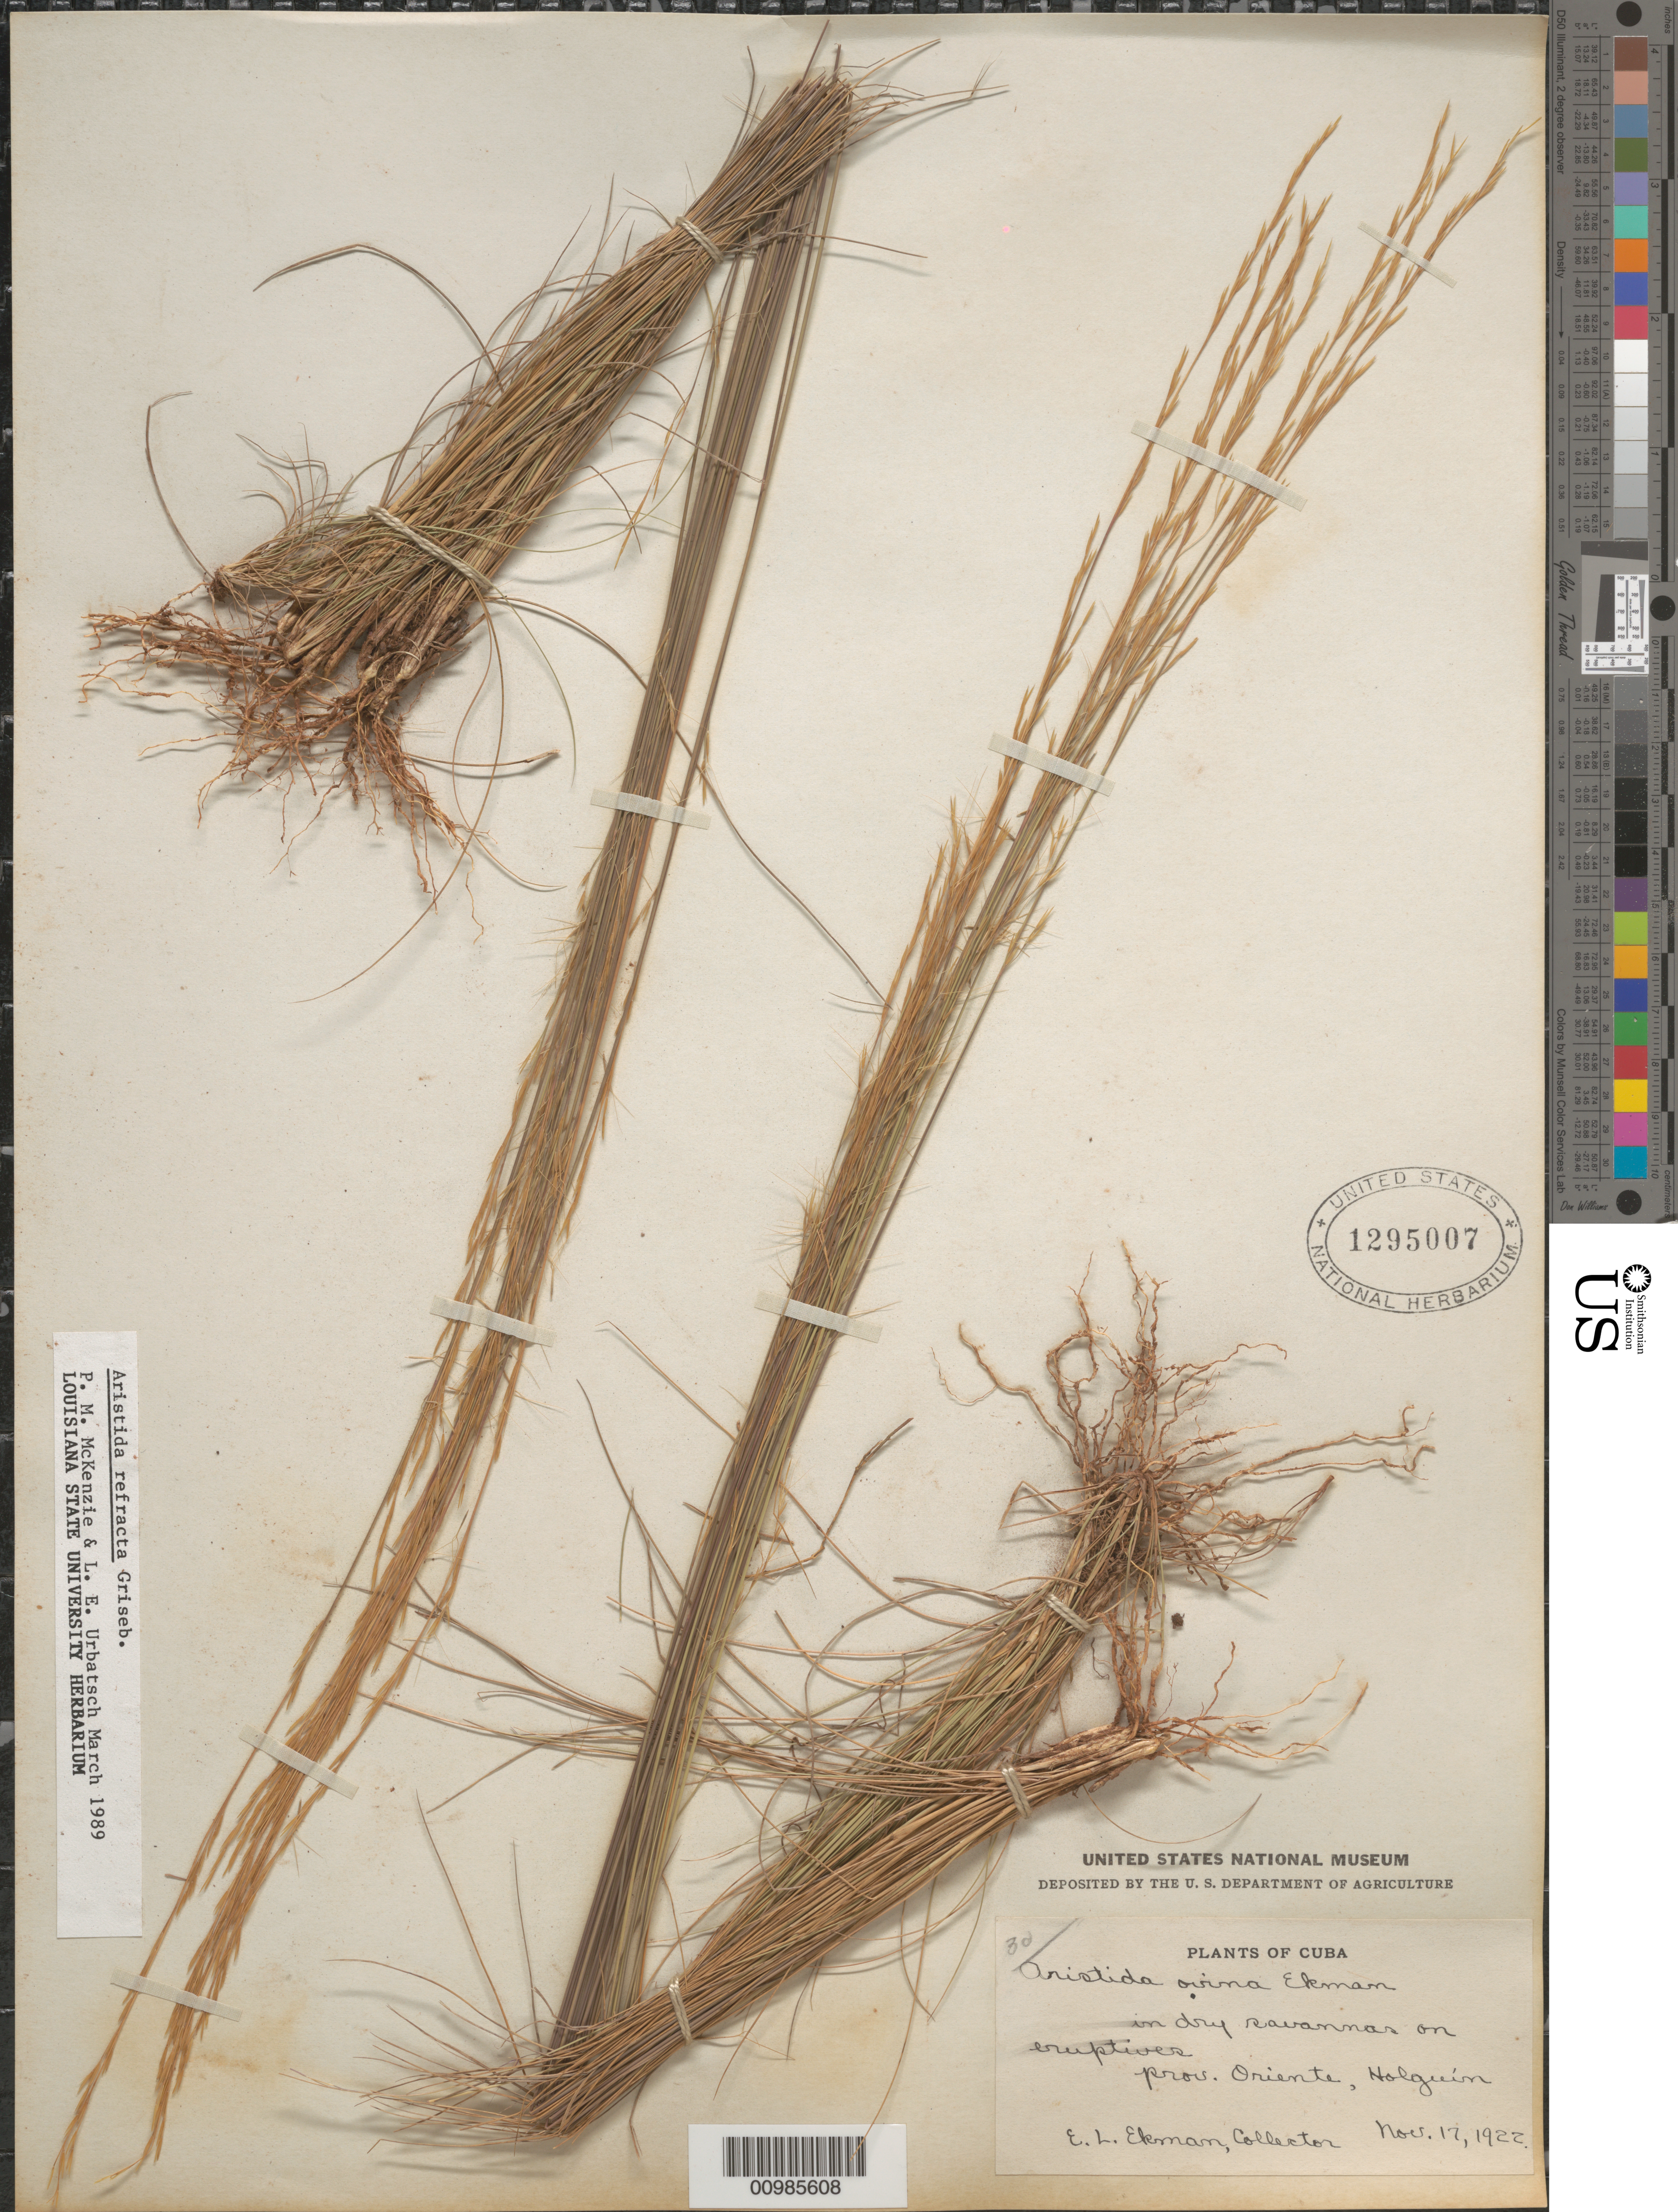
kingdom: Plantae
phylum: Tracheophyta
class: Liliopsida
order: Poales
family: Poaceae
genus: Aristida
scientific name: Aristida refracta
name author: Griseb.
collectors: E. L. Ekman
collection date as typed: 17 Nov 1922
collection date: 1922-11-17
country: Cuba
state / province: Holguín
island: Cuba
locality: city: Holguin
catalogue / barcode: US 1295007